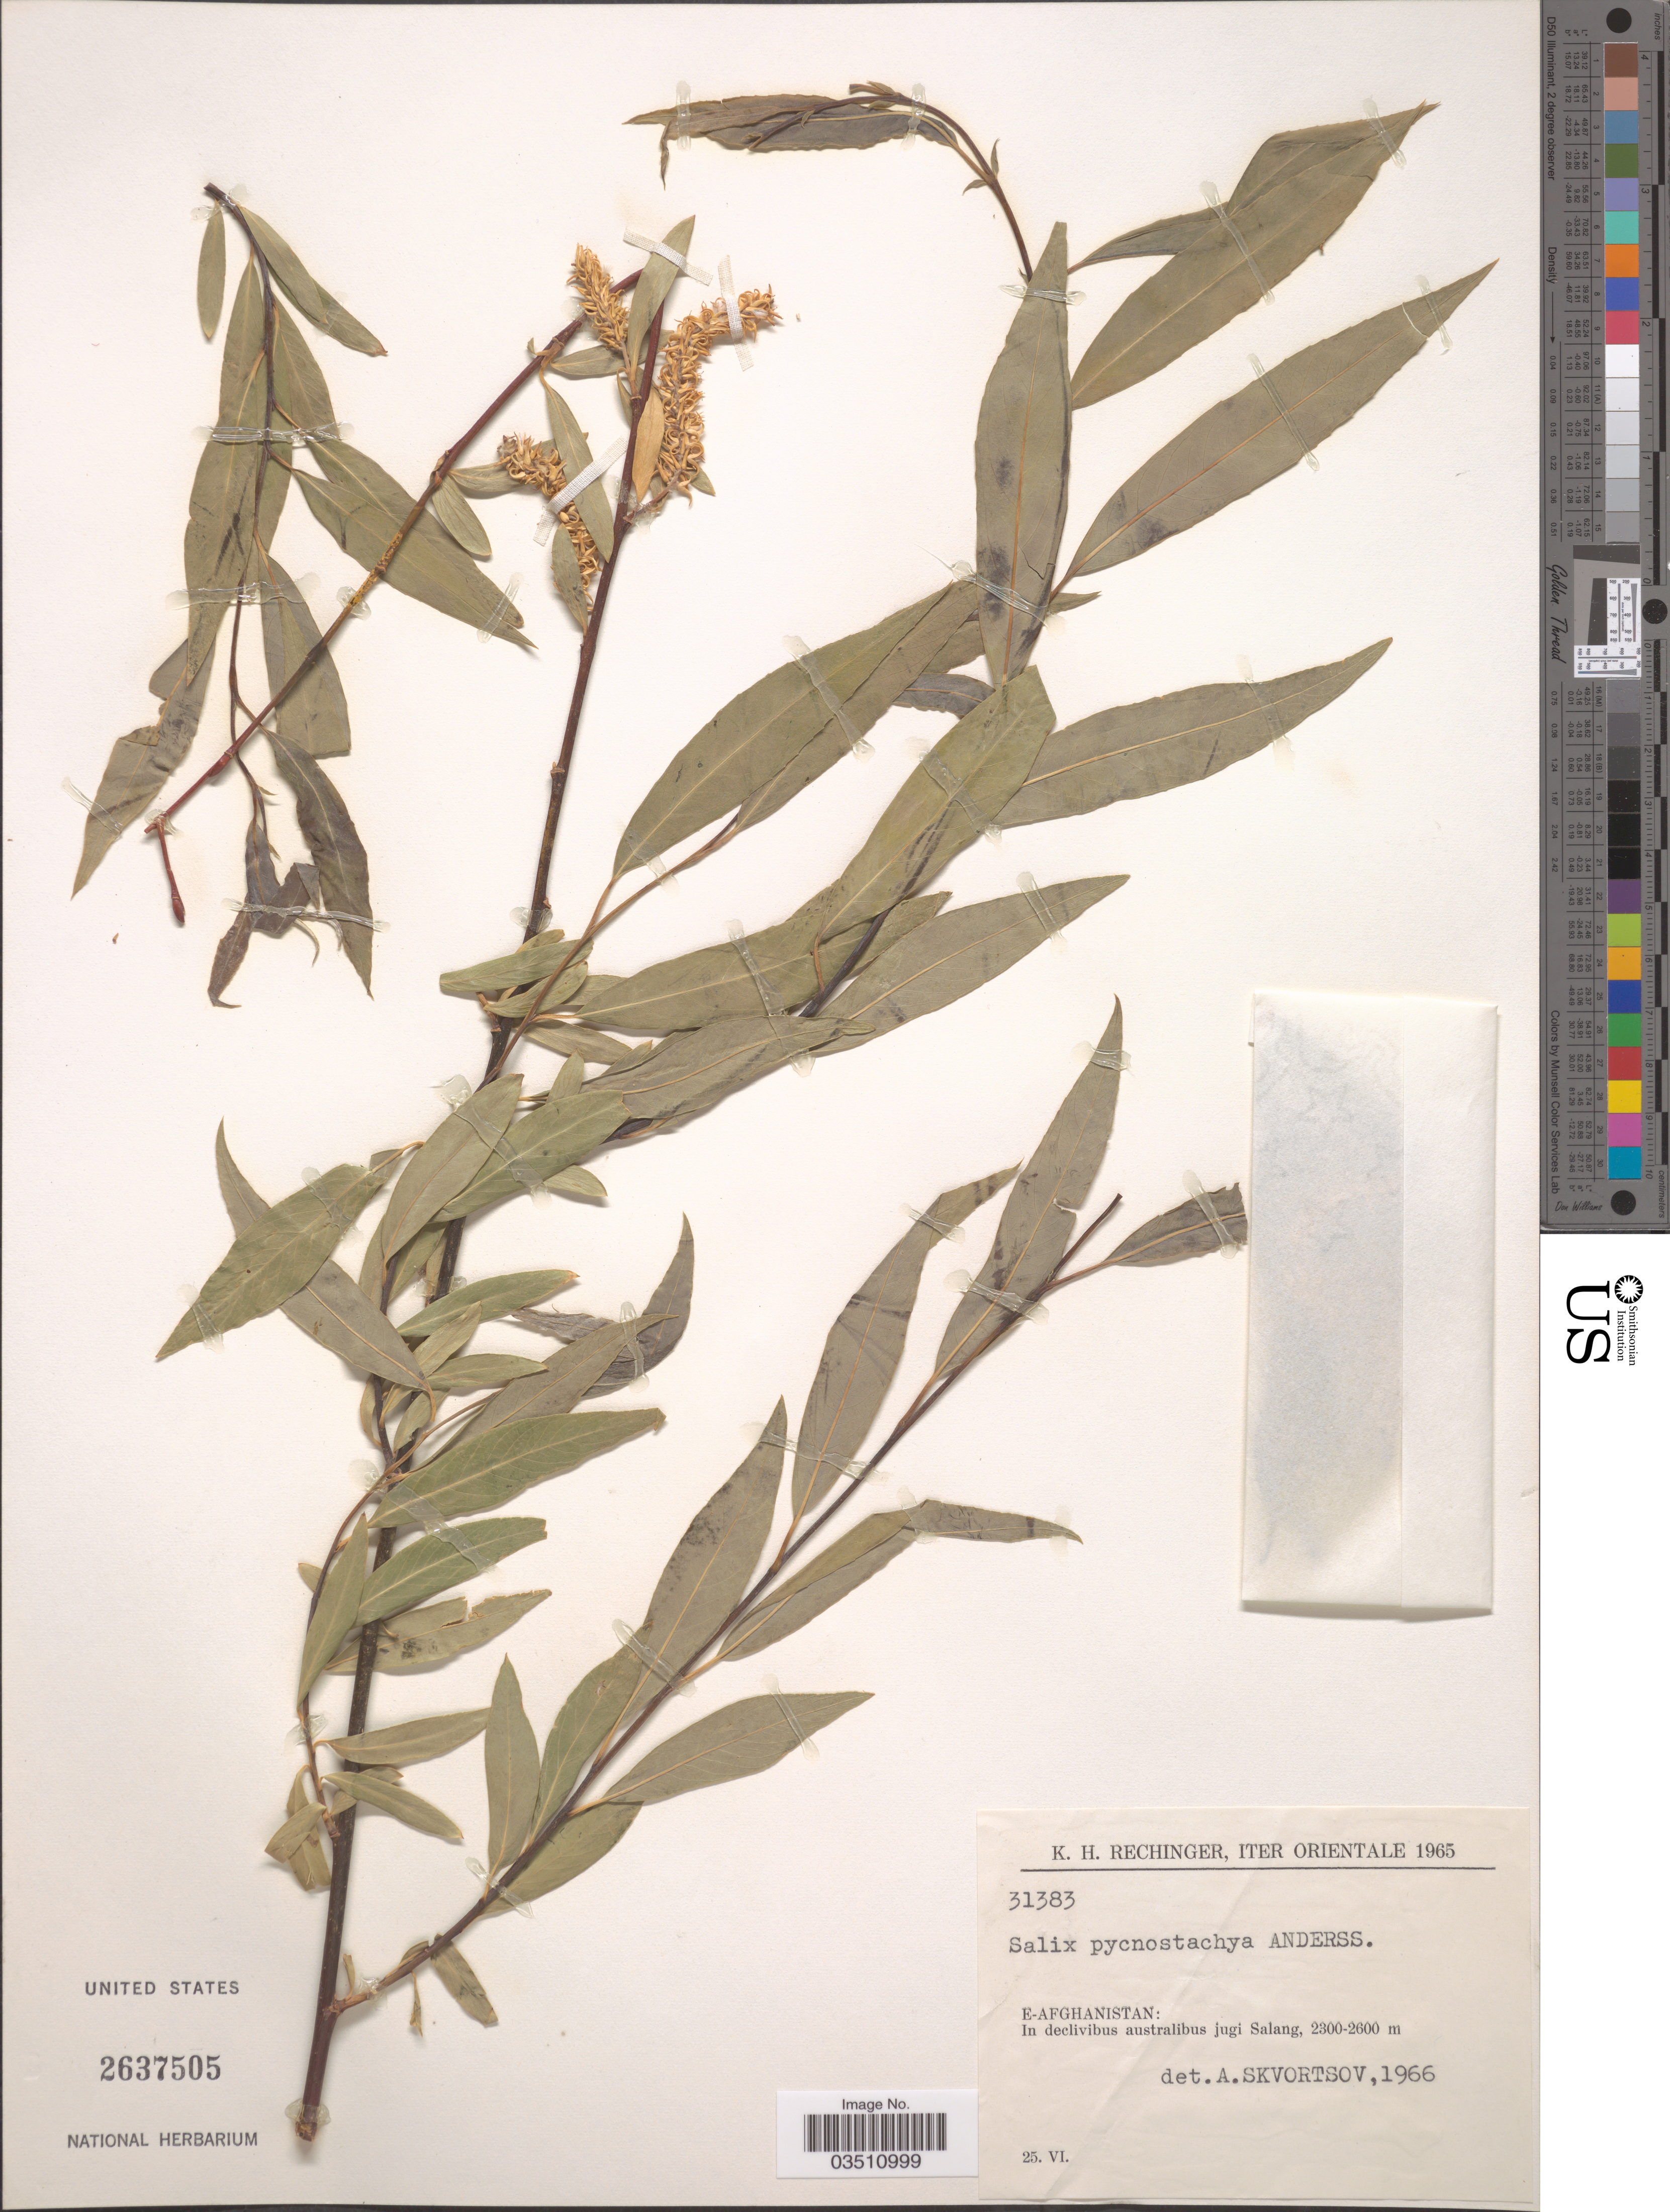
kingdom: Plantae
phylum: Tracheophyta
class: Magnoliopsida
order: Malpighiales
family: Salicaceae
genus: Salix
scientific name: Salix pycnostachya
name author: Andersson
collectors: K. H. Rechinger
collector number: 31383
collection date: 1965-06-25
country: Afghanistan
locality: Orientale. E-Afghanistan: In declivibus australibus jugi Salang.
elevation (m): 2300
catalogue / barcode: US 2637505